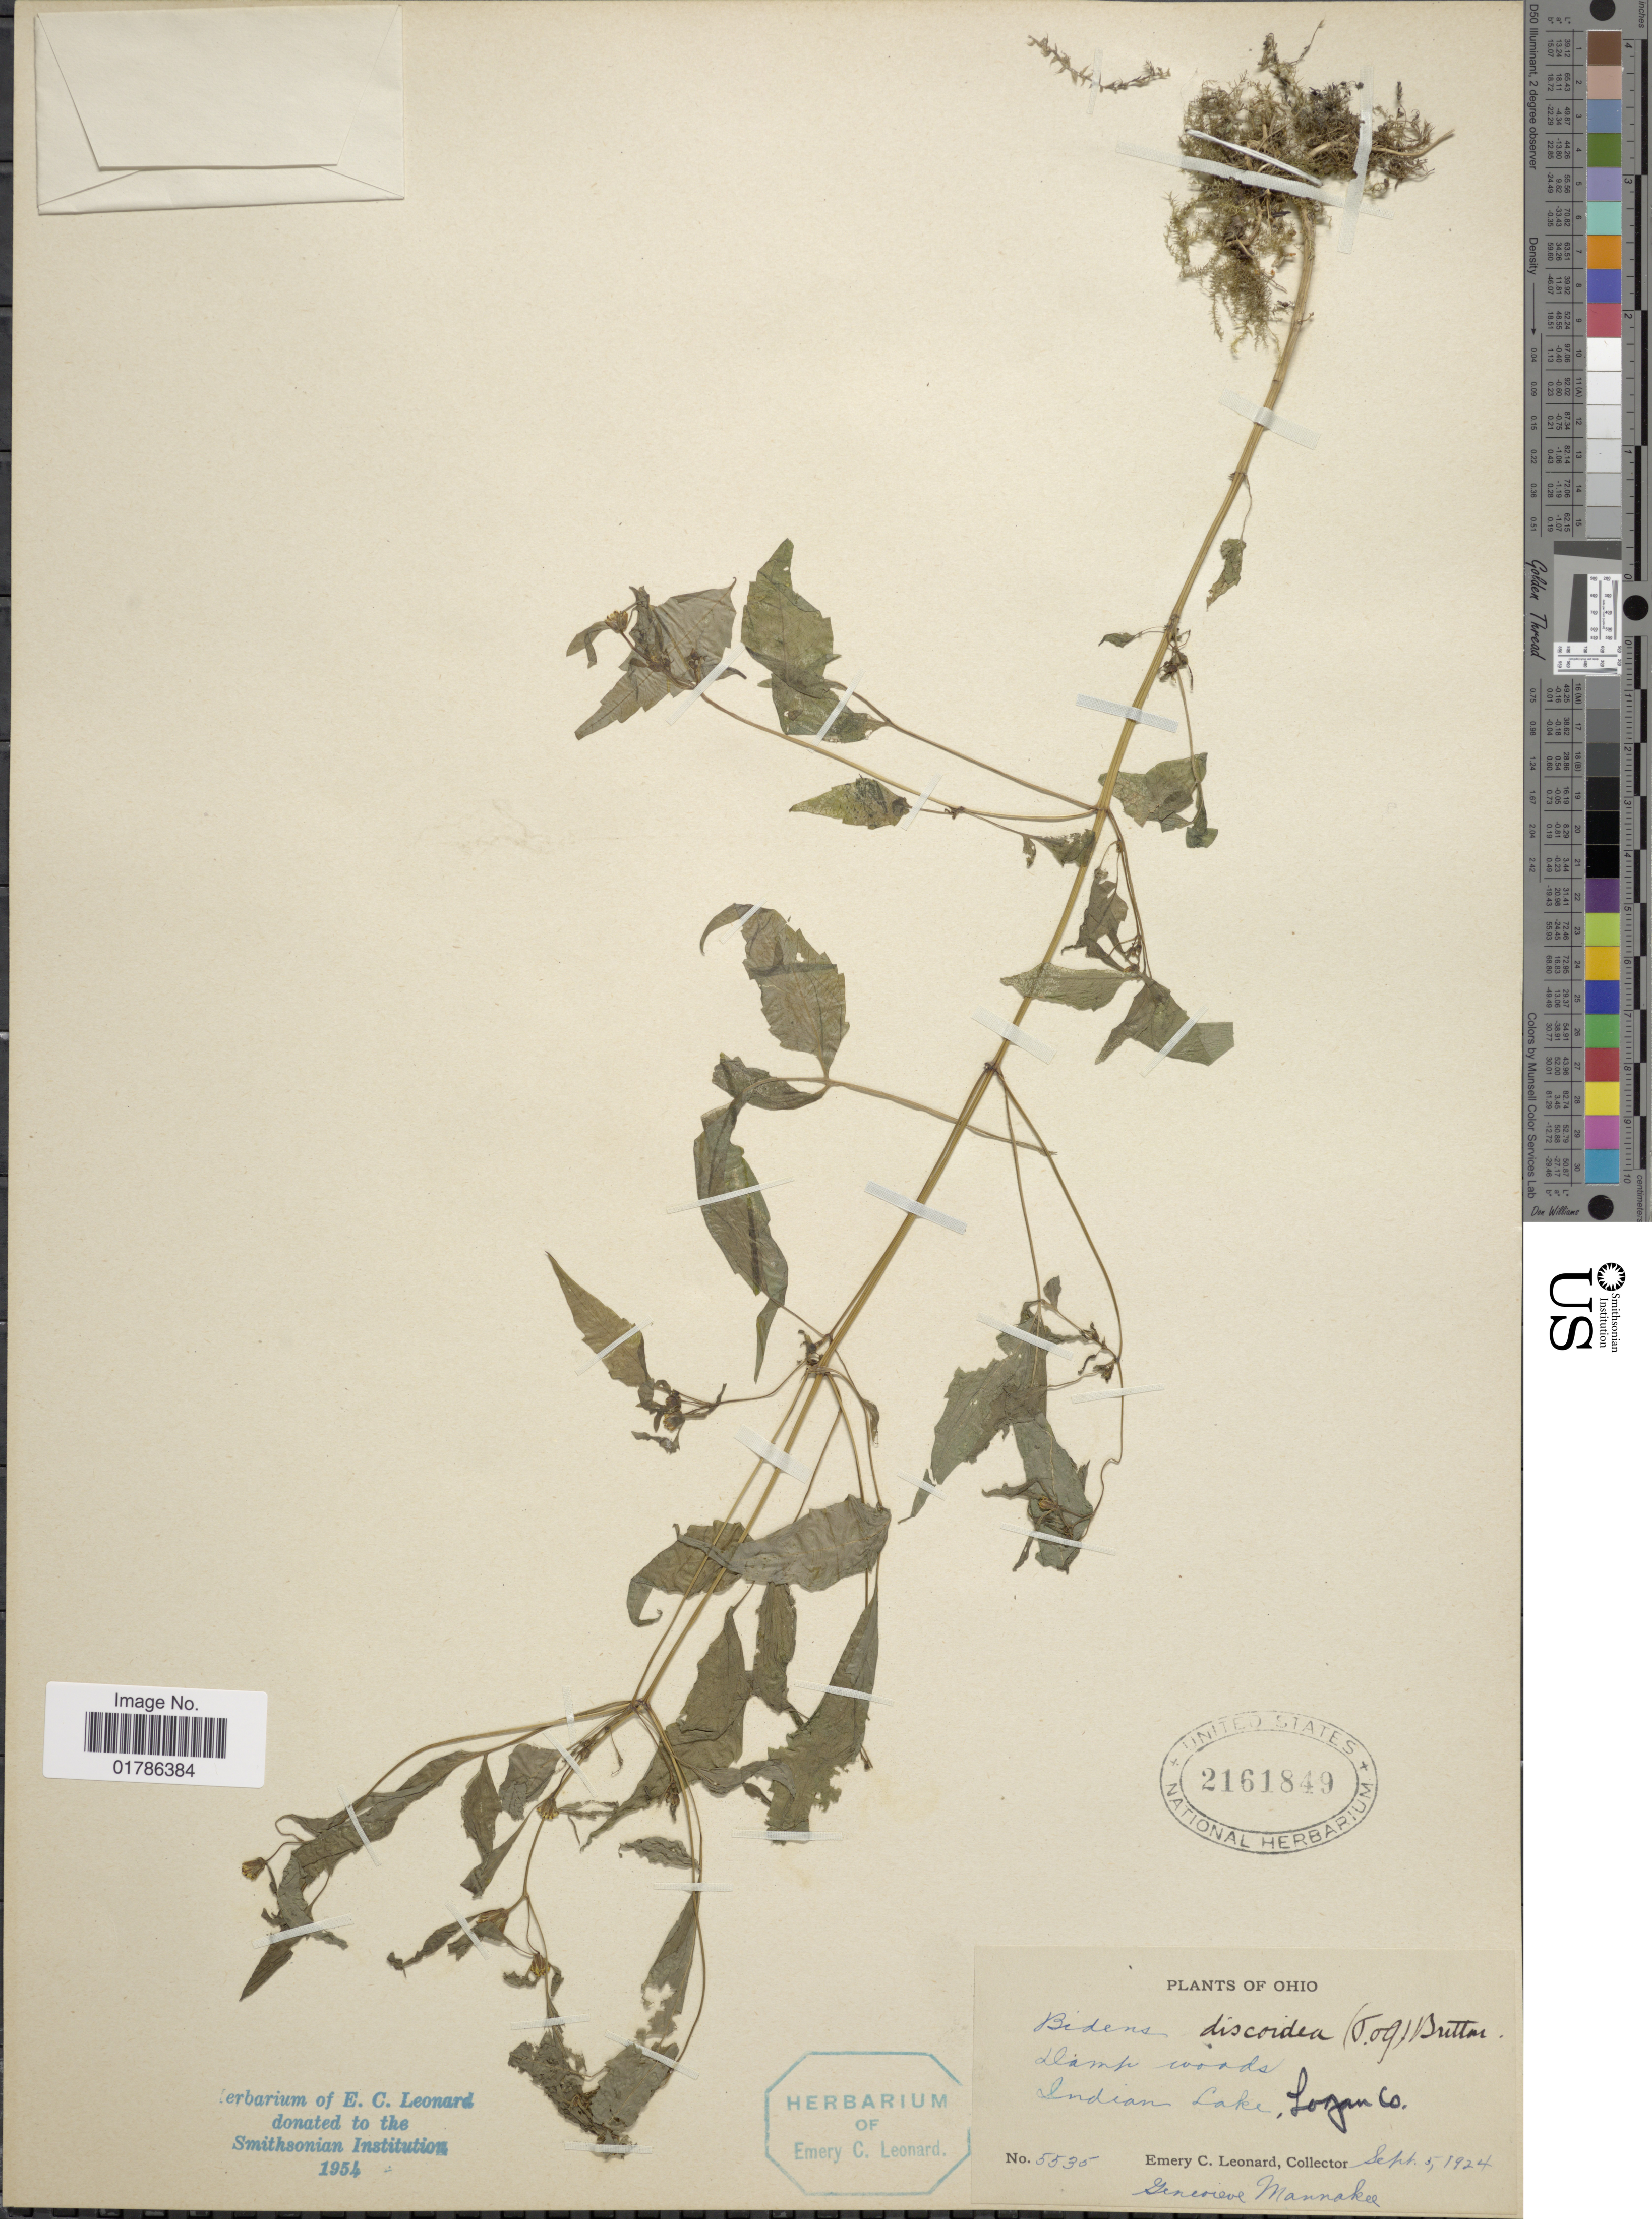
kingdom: Plantae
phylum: Tracheophyta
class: Magnoliopsida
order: Asterales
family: Asteraceae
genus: Bidens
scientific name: Bidens discoidea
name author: (Torr. & A. Gray) Britton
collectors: E. C. Leonard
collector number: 5535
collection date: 1924-09-05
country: United States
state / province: Ohio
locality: Indian Lake, Logan Co.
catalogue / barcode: US 2161849